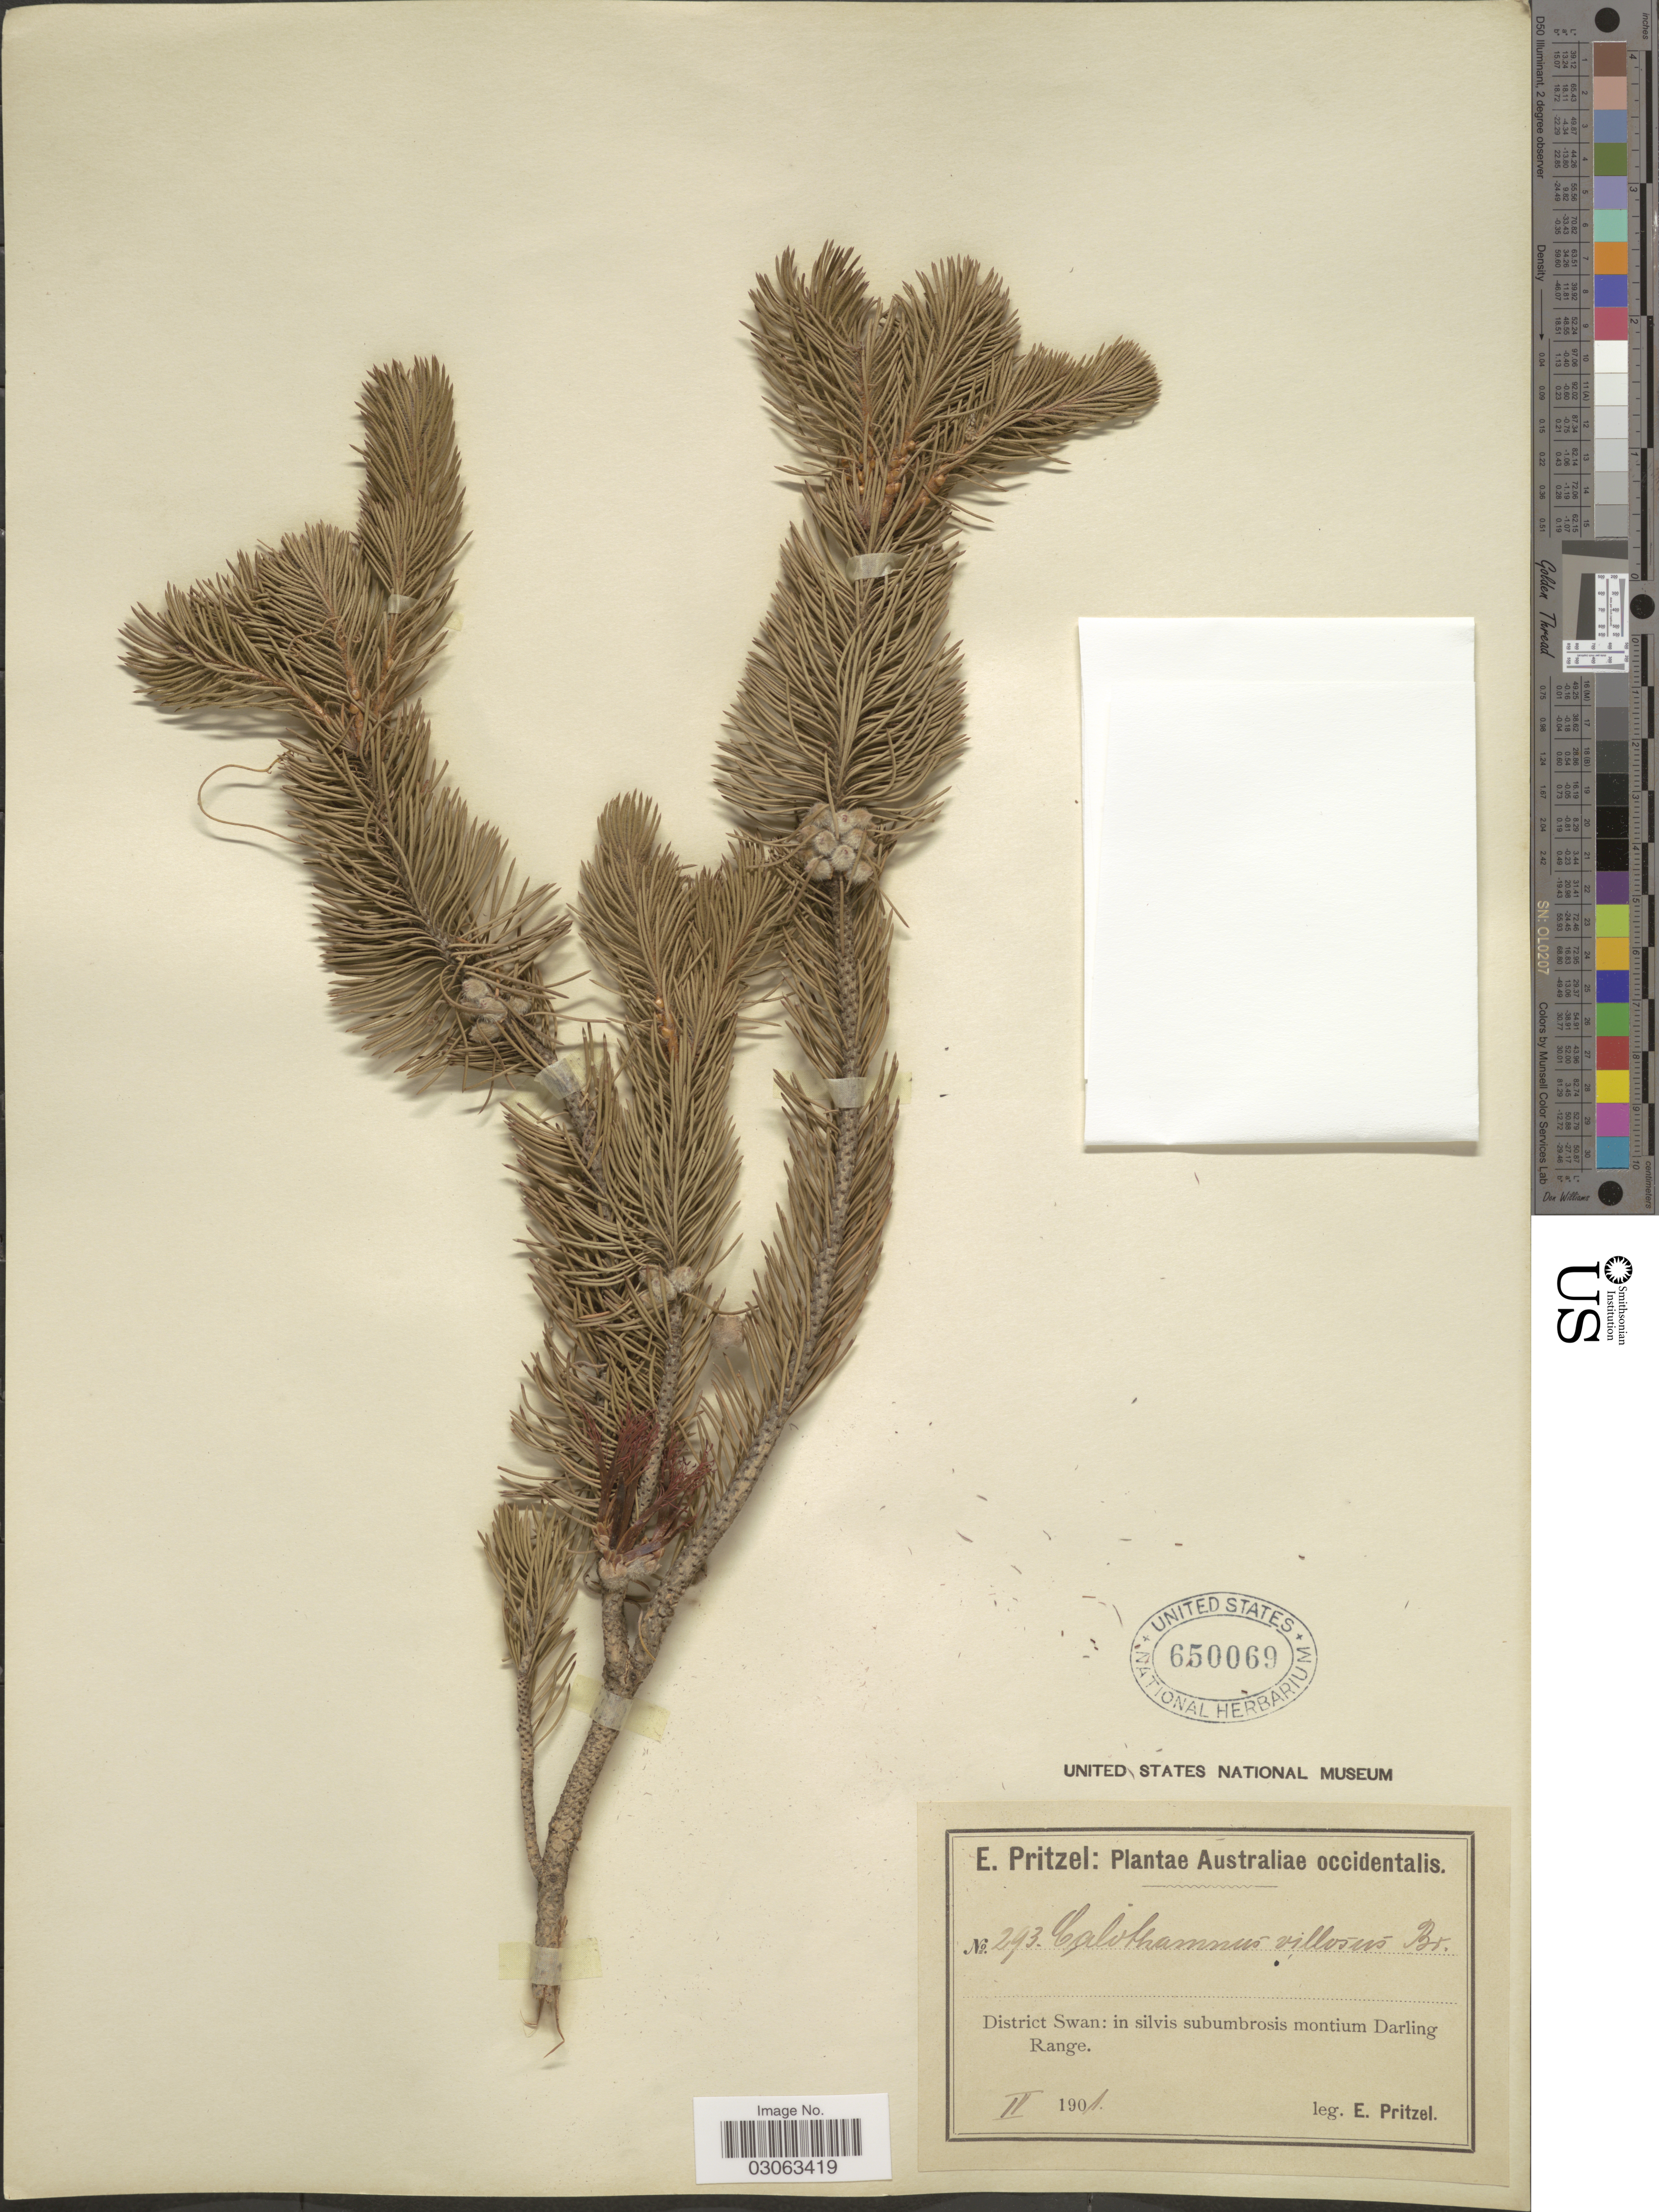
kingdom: Plantae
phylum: Tracheophyta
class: Magnoliopsida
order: Myrtales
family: Myrtaceae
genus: Calothamnus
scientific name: Calothamnus villosus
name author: R. Br.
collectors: E. G. Pritzel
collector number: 293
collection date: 1901-02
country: Australia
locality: Australiae occidentalis. District Swan. Montium Darling Range.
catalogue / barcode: US 650069